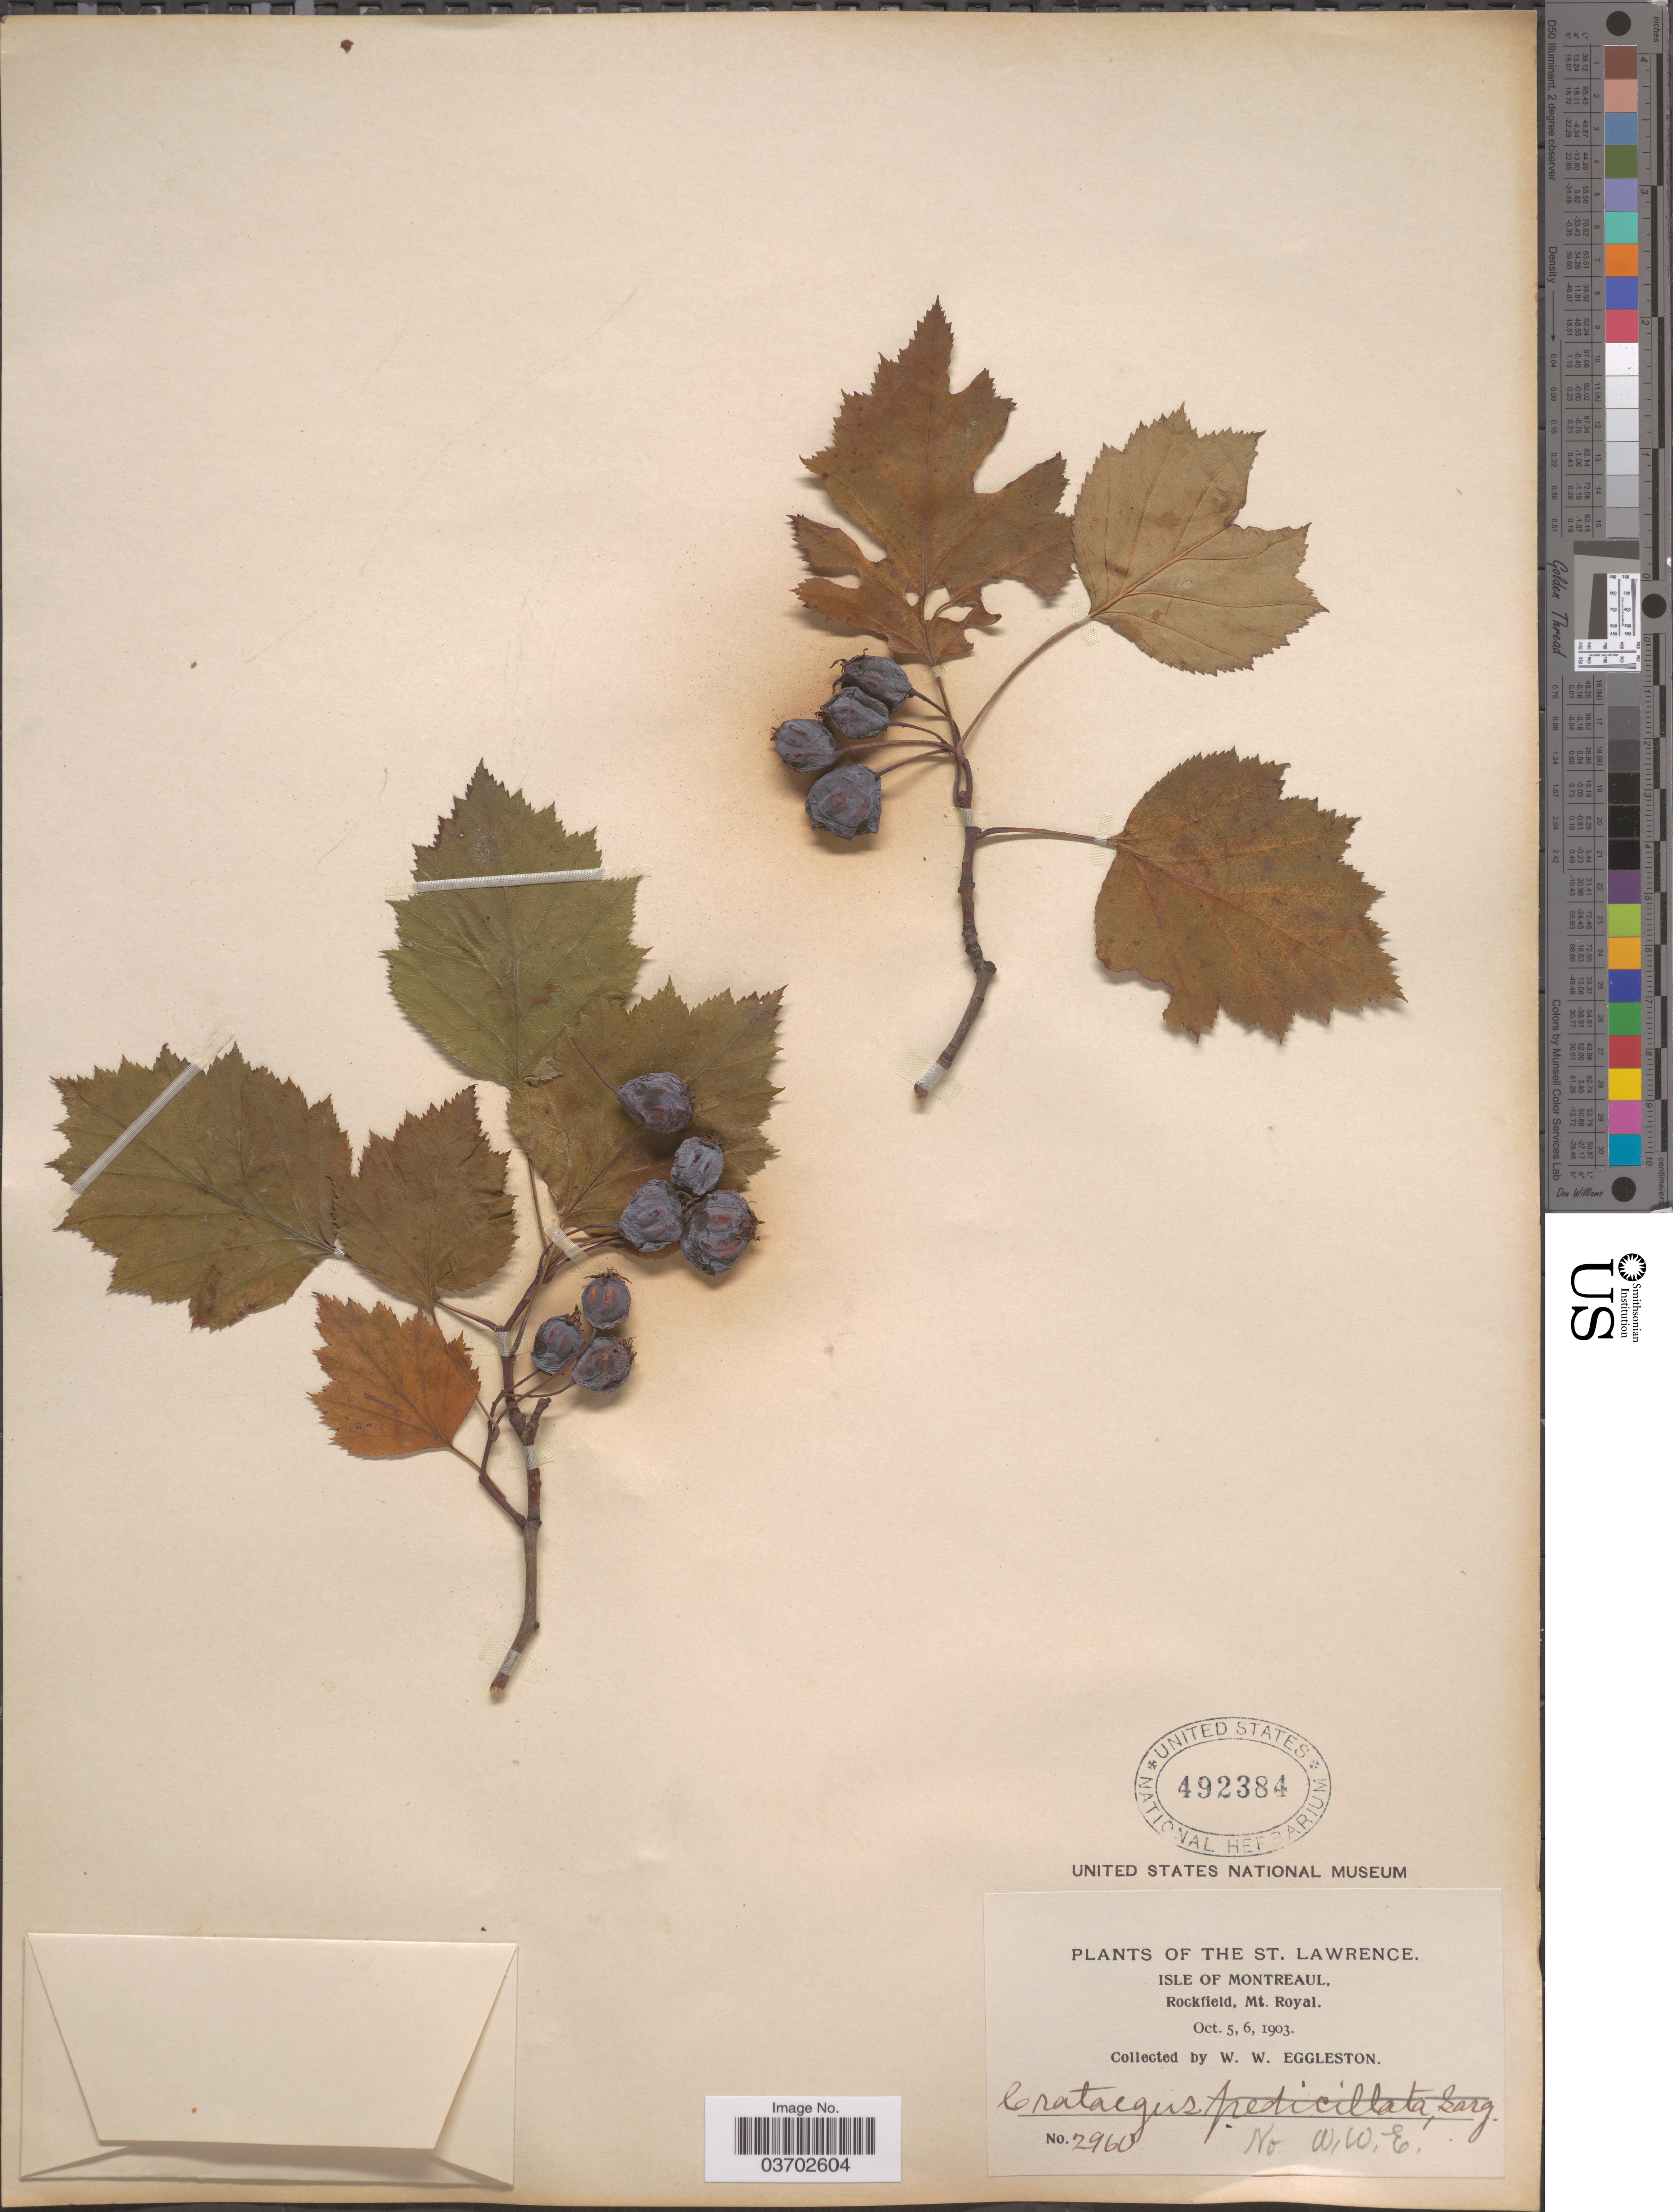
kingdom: Plantae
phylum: Tracheophyta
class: Magnoliopsida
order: Rosales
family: Rosaceae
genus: Crataegus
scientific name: Crataegus sp.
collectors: W. W. Eggleston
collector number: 2960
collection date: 1903-10-05/1903-10-06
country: Canada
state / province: Quebec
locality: The St. Lawrence. Isle of Montreaul, Rockfield, Mt. Royal.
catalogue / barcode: US 492384